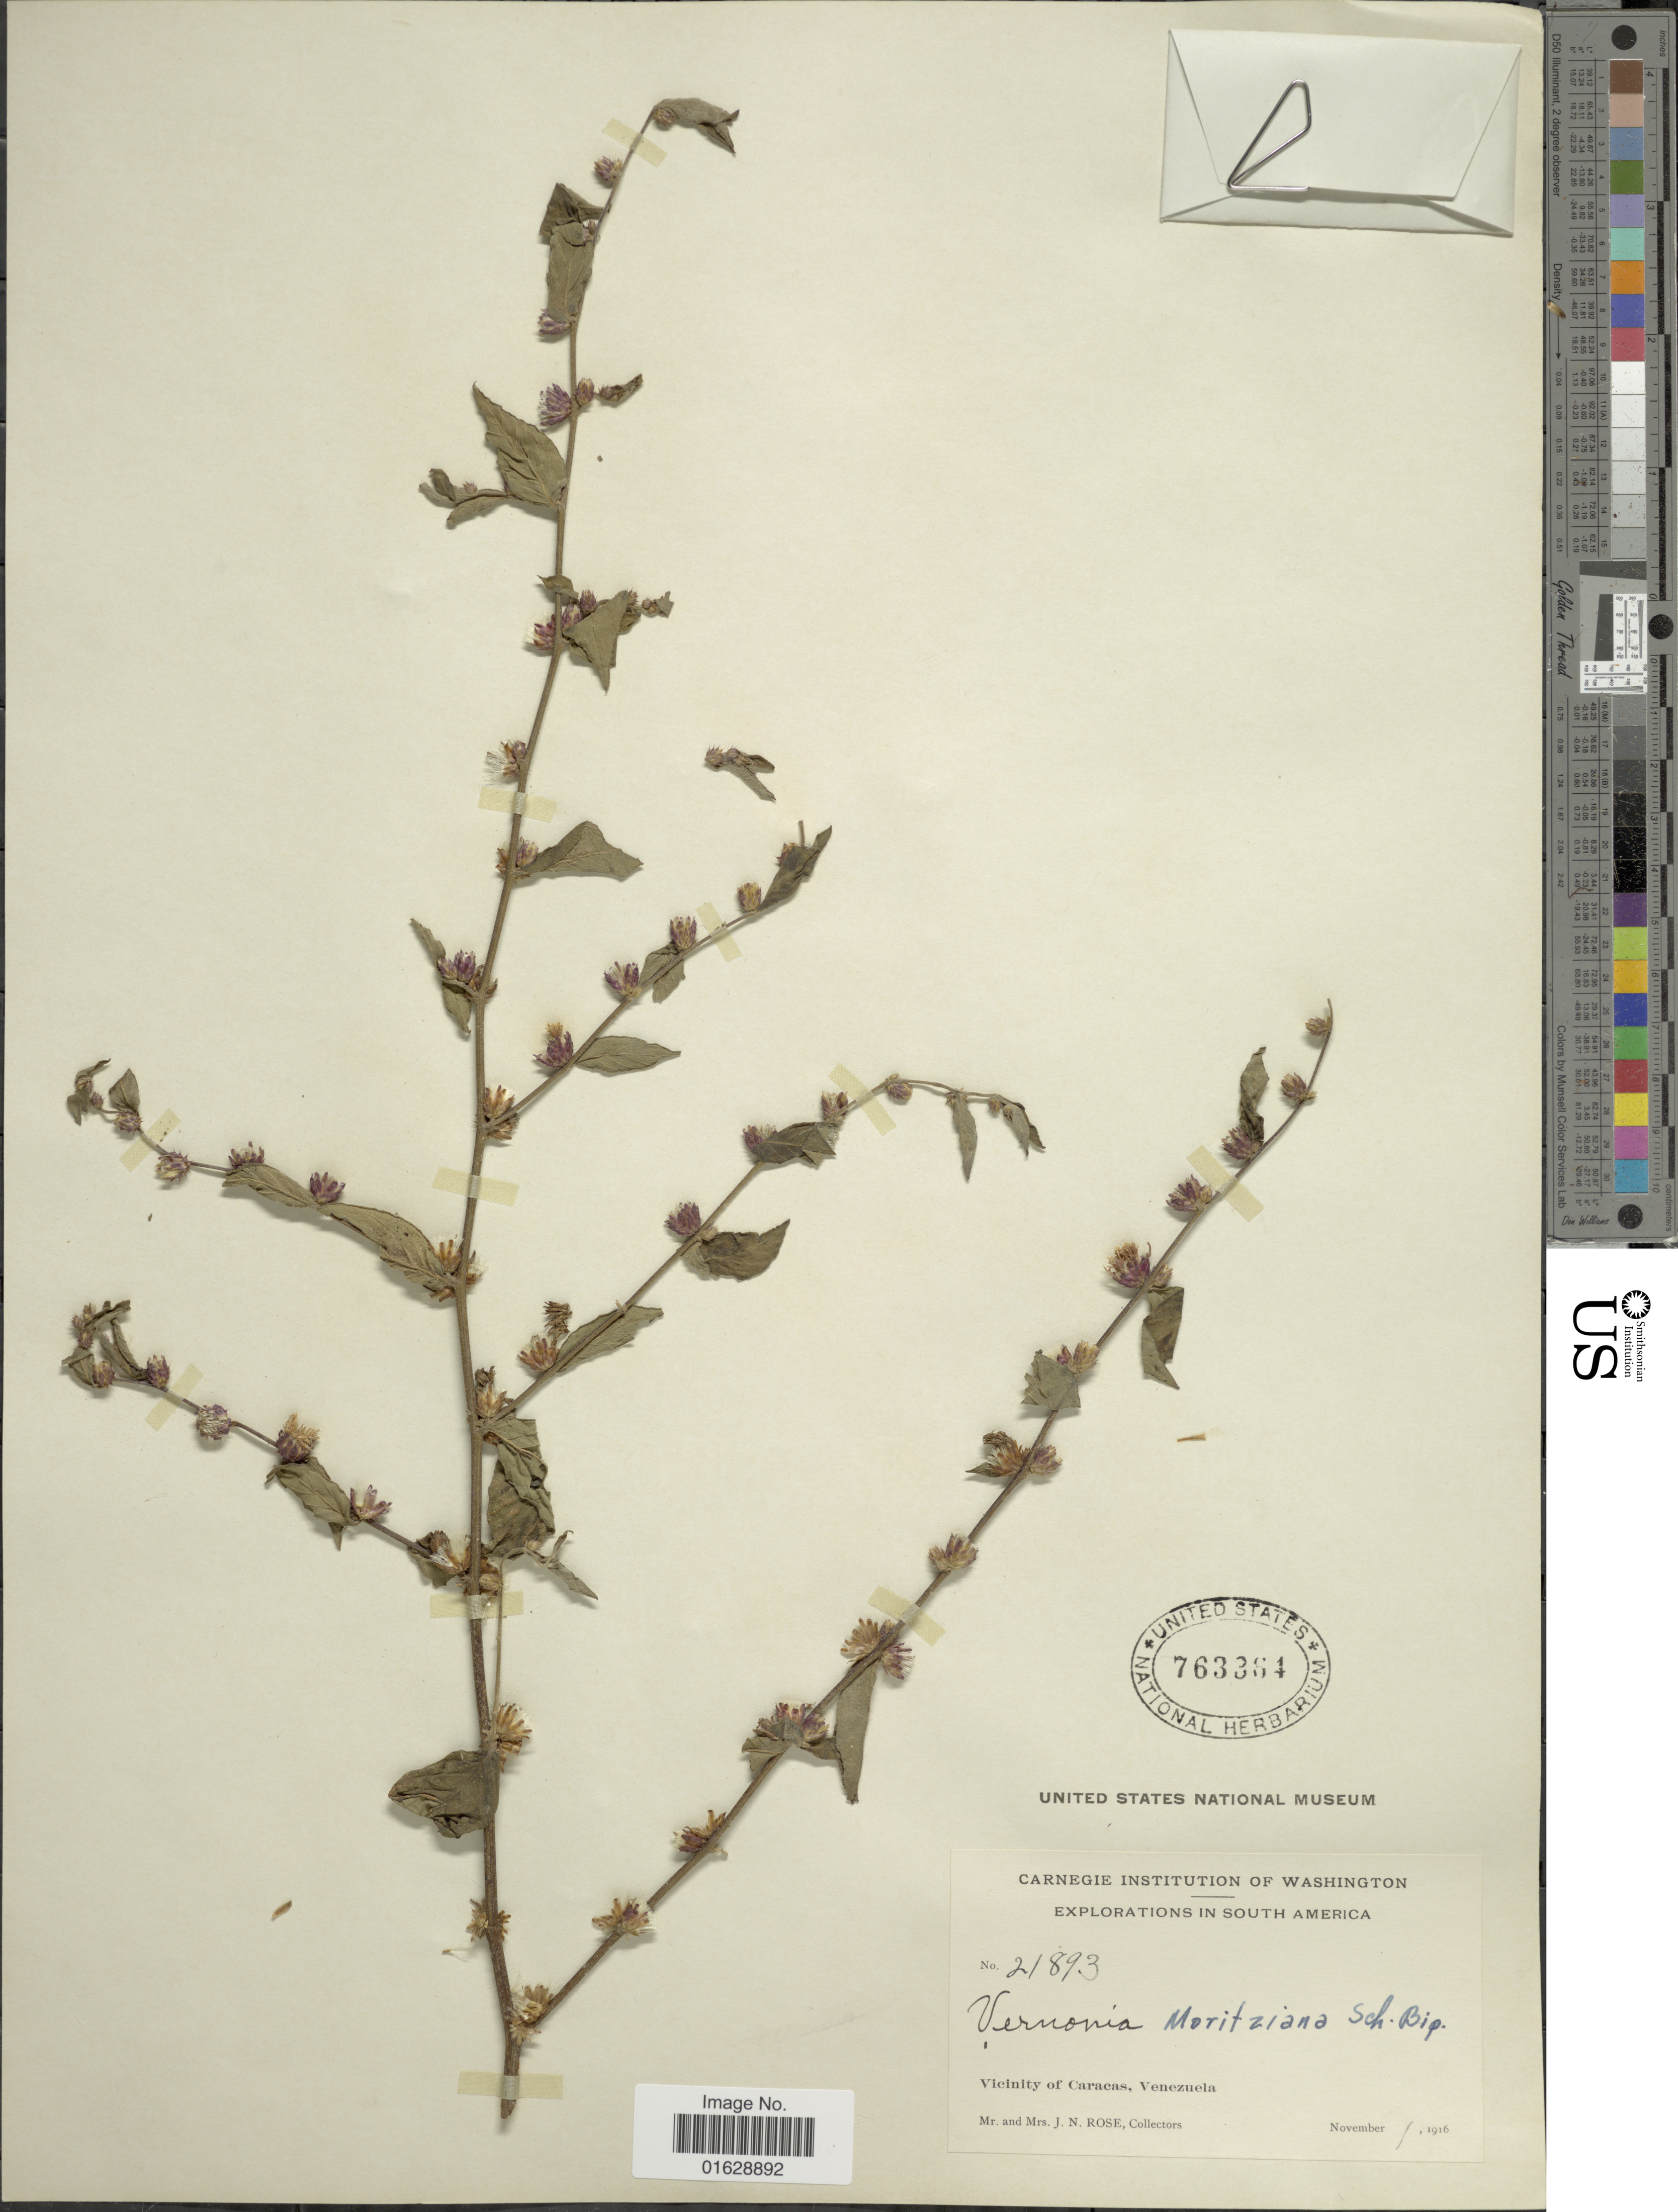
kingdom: Plantae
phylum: Tracheophyta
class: Magnoliopsida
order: Asterales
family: Asteraceae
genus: Lepidaploa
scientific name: Lepidaploa gracilis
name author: (Kunth) H. Rob.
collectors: J. N. Rose & L. B. Rose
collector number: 21893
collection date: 1916-11-01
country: Venezuela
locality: Vicinity of Caracas.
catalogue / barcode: US 763364